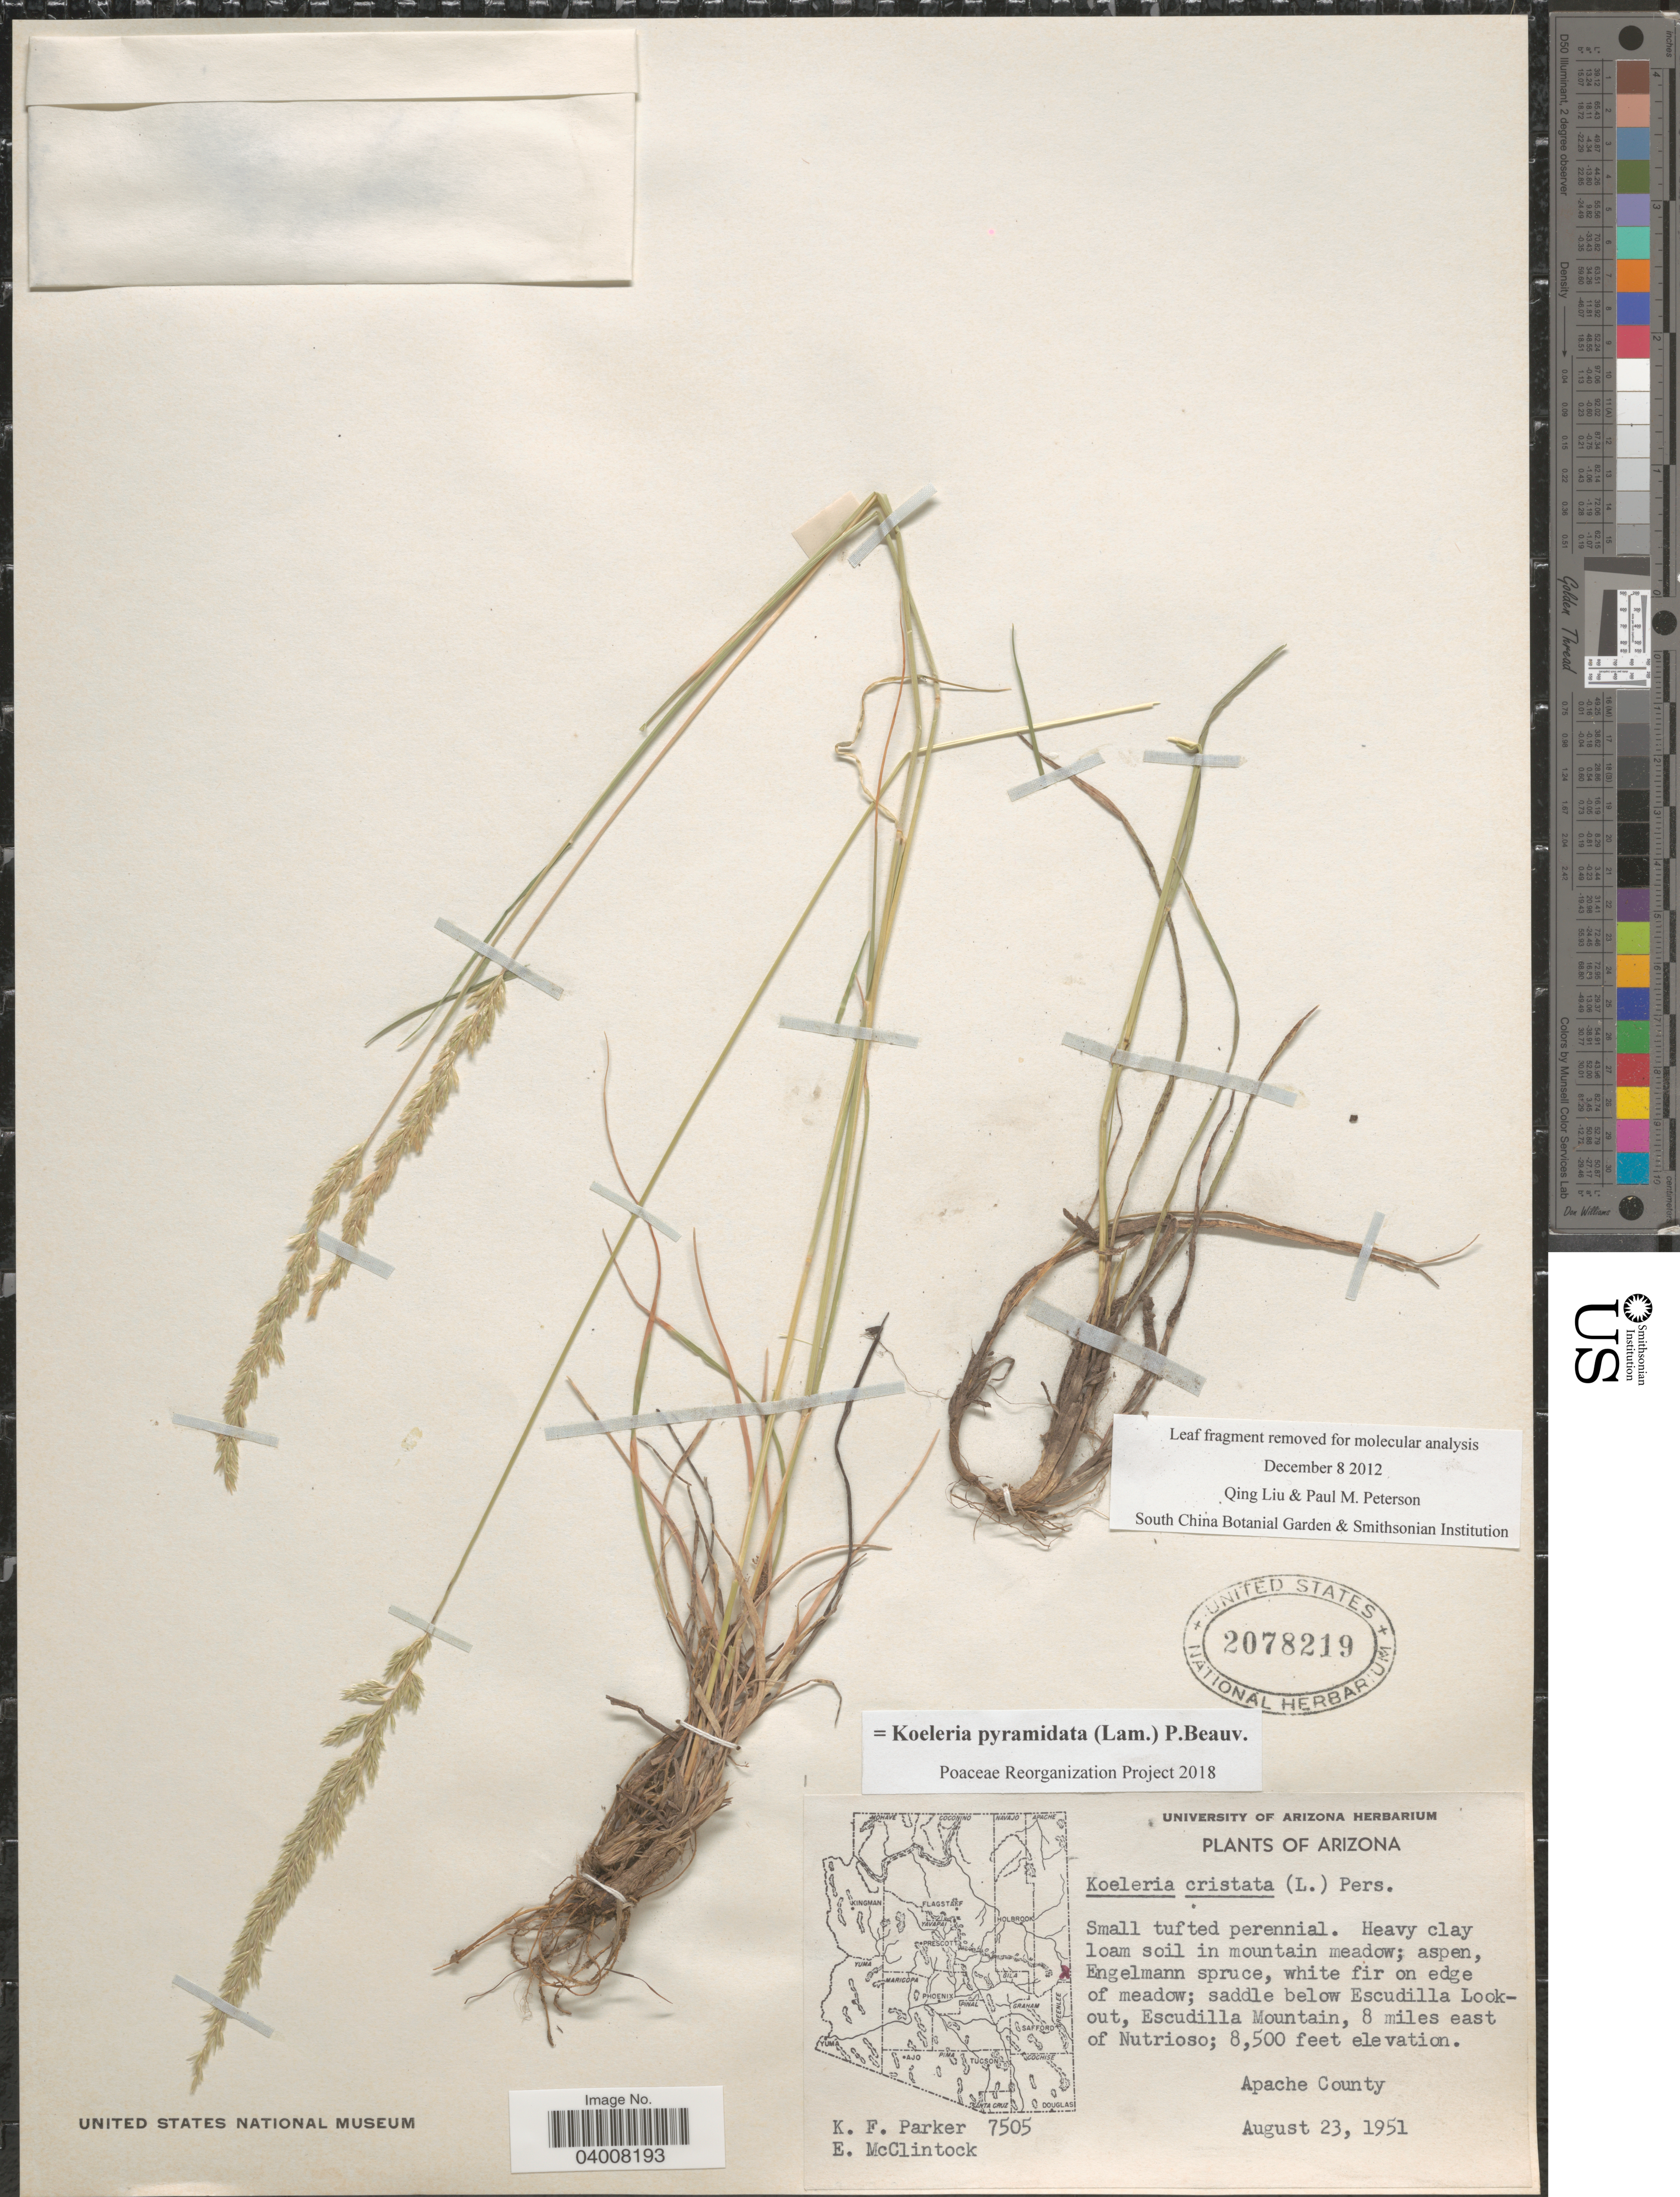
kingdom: Plantae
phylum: Tracheophyta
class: Liliopsida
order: Poales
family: Poaceae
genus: Koeleria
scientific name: Koeleria pyramidata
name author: (Lam.) P. Beauv.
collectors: K. F. Parker & E. McClintock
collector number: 7505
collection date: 1951-08-23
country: United States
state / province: Arizona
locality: Saddle below Escudilla Lookout, Escudilla Mountain, 8 miles east of Nutrioso. Apache County.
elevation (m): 2591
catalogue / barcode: US 2078219